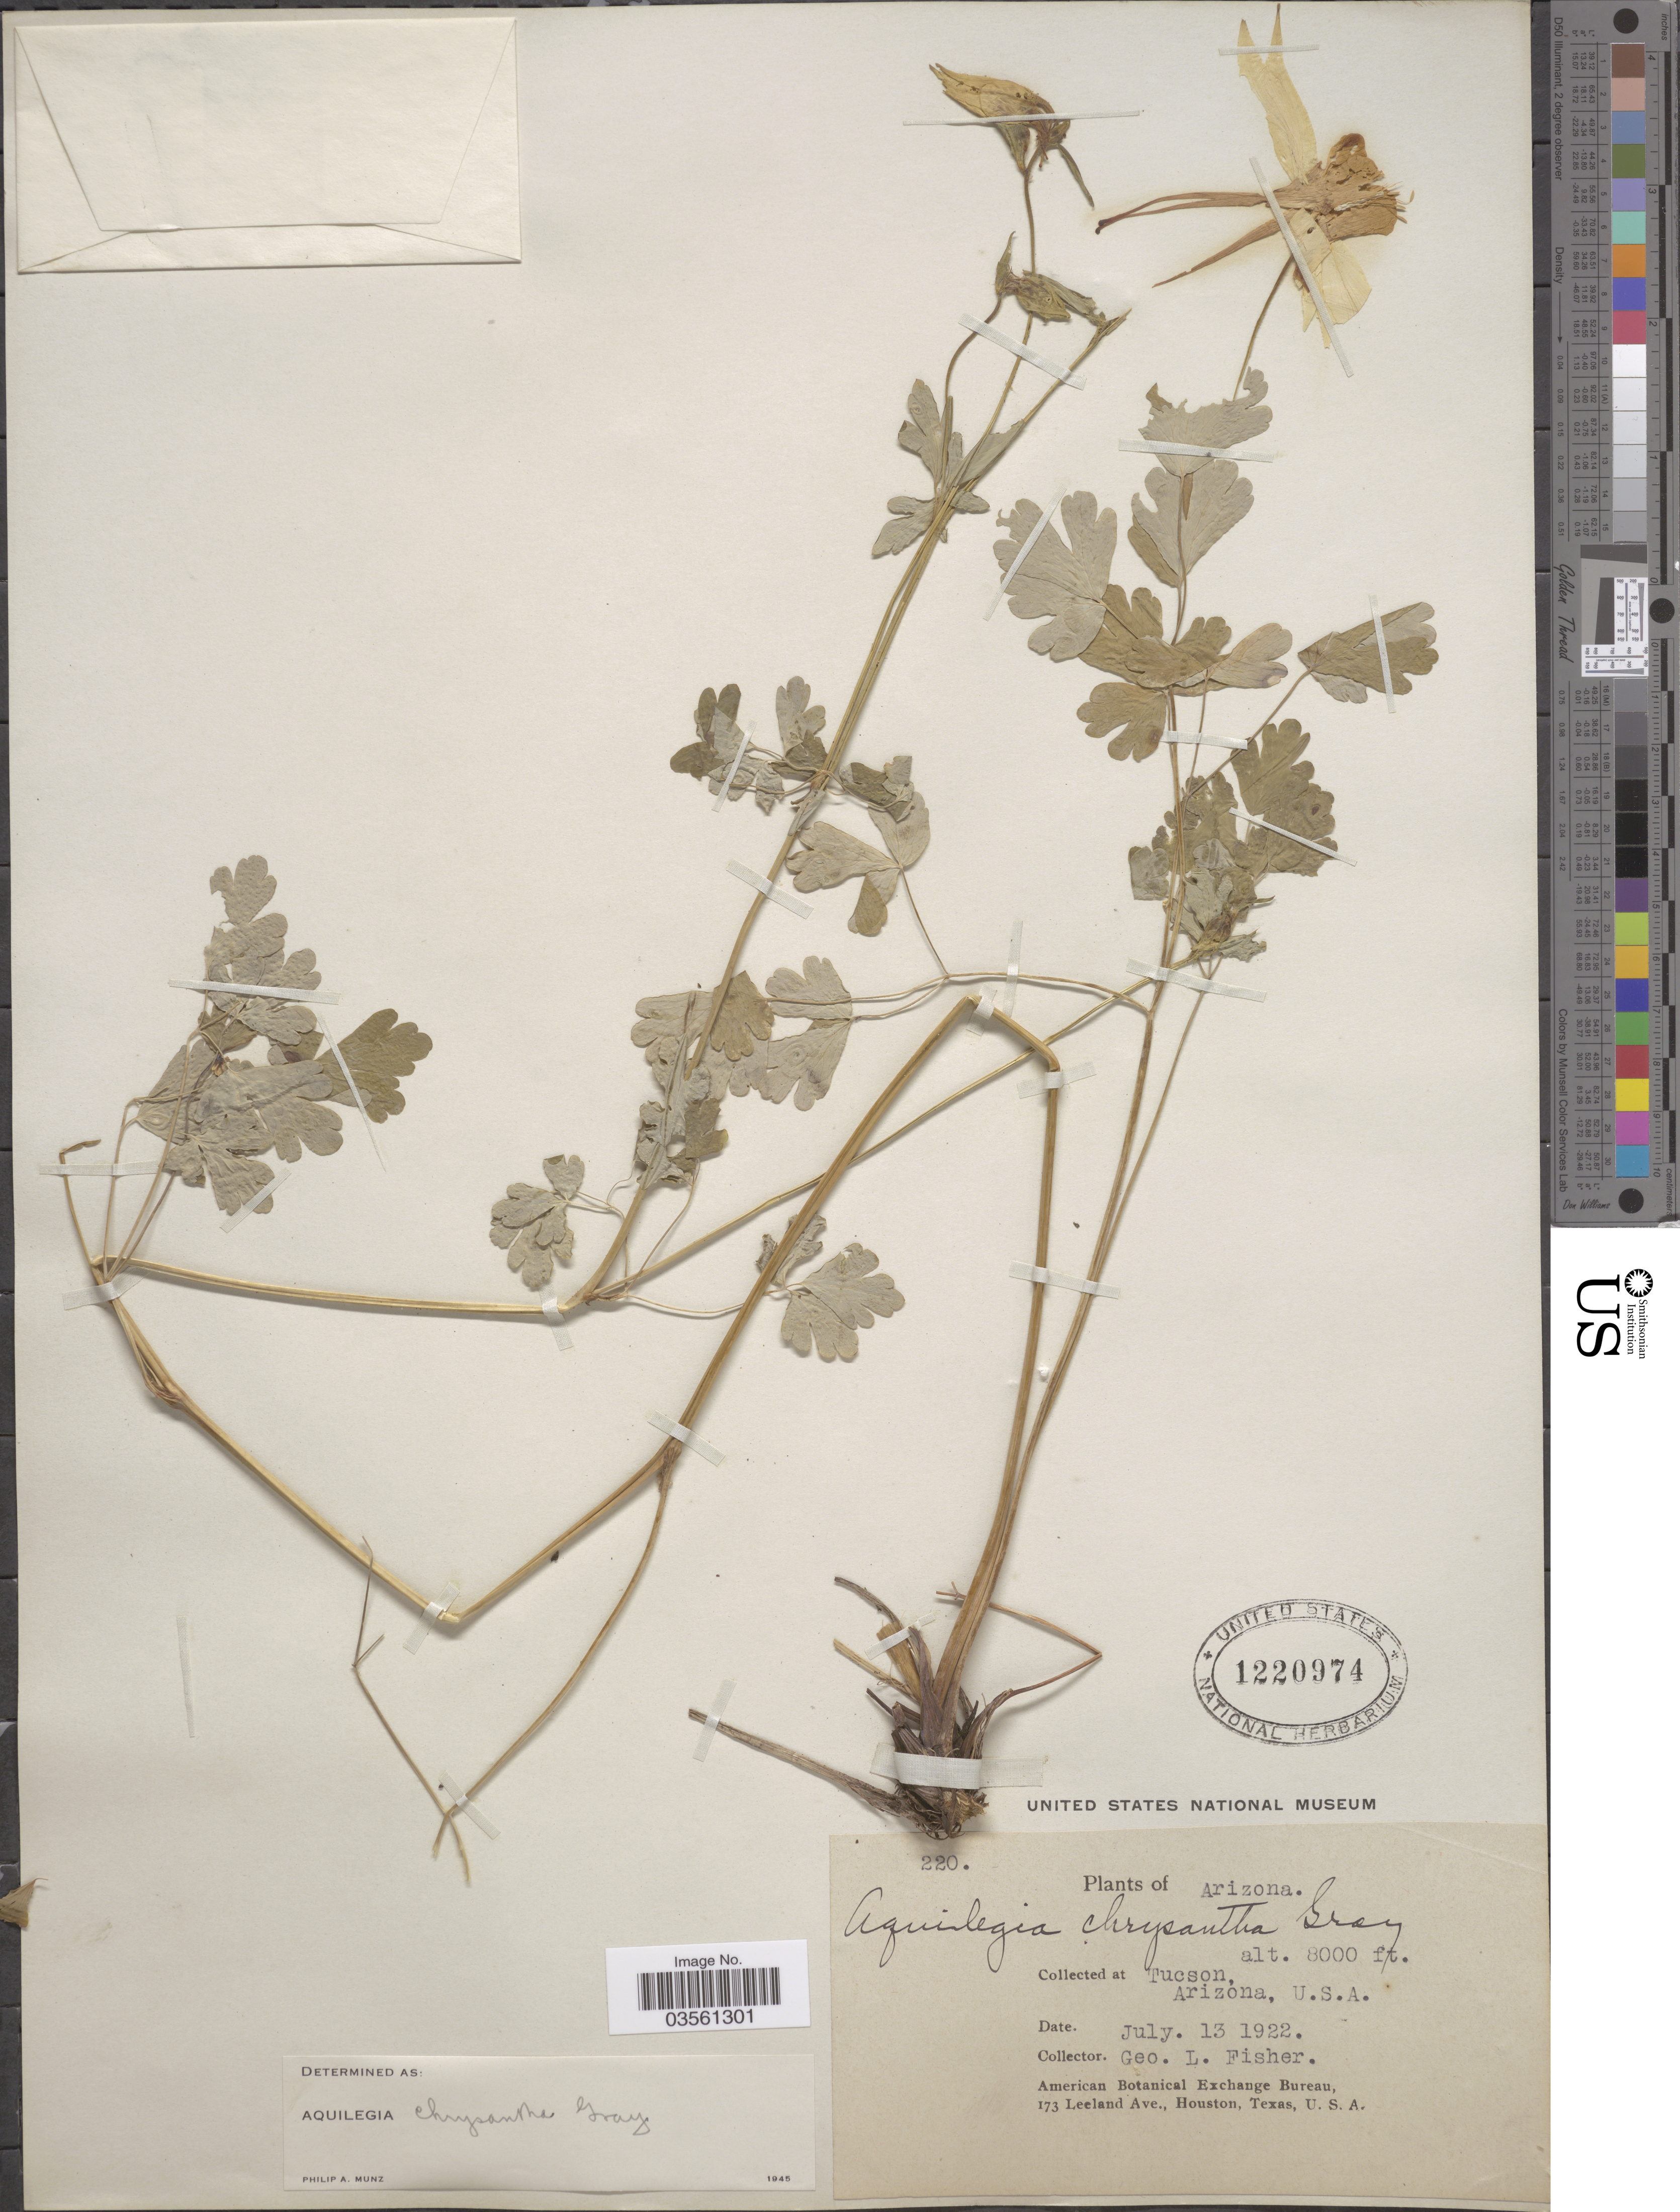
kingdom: Plantae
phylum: Tracheophyta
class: Magnoliopsida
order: Ranunculales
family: Ranunculaceae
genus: Aquilegia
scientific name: Aquilegia chrysantha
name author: A. Gray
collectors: G. L. Fisher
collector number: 220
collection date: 1922-07-13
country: United States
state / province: Arizona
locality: Tucson. U.S.A.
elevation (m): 2438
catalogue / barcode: US 1220974